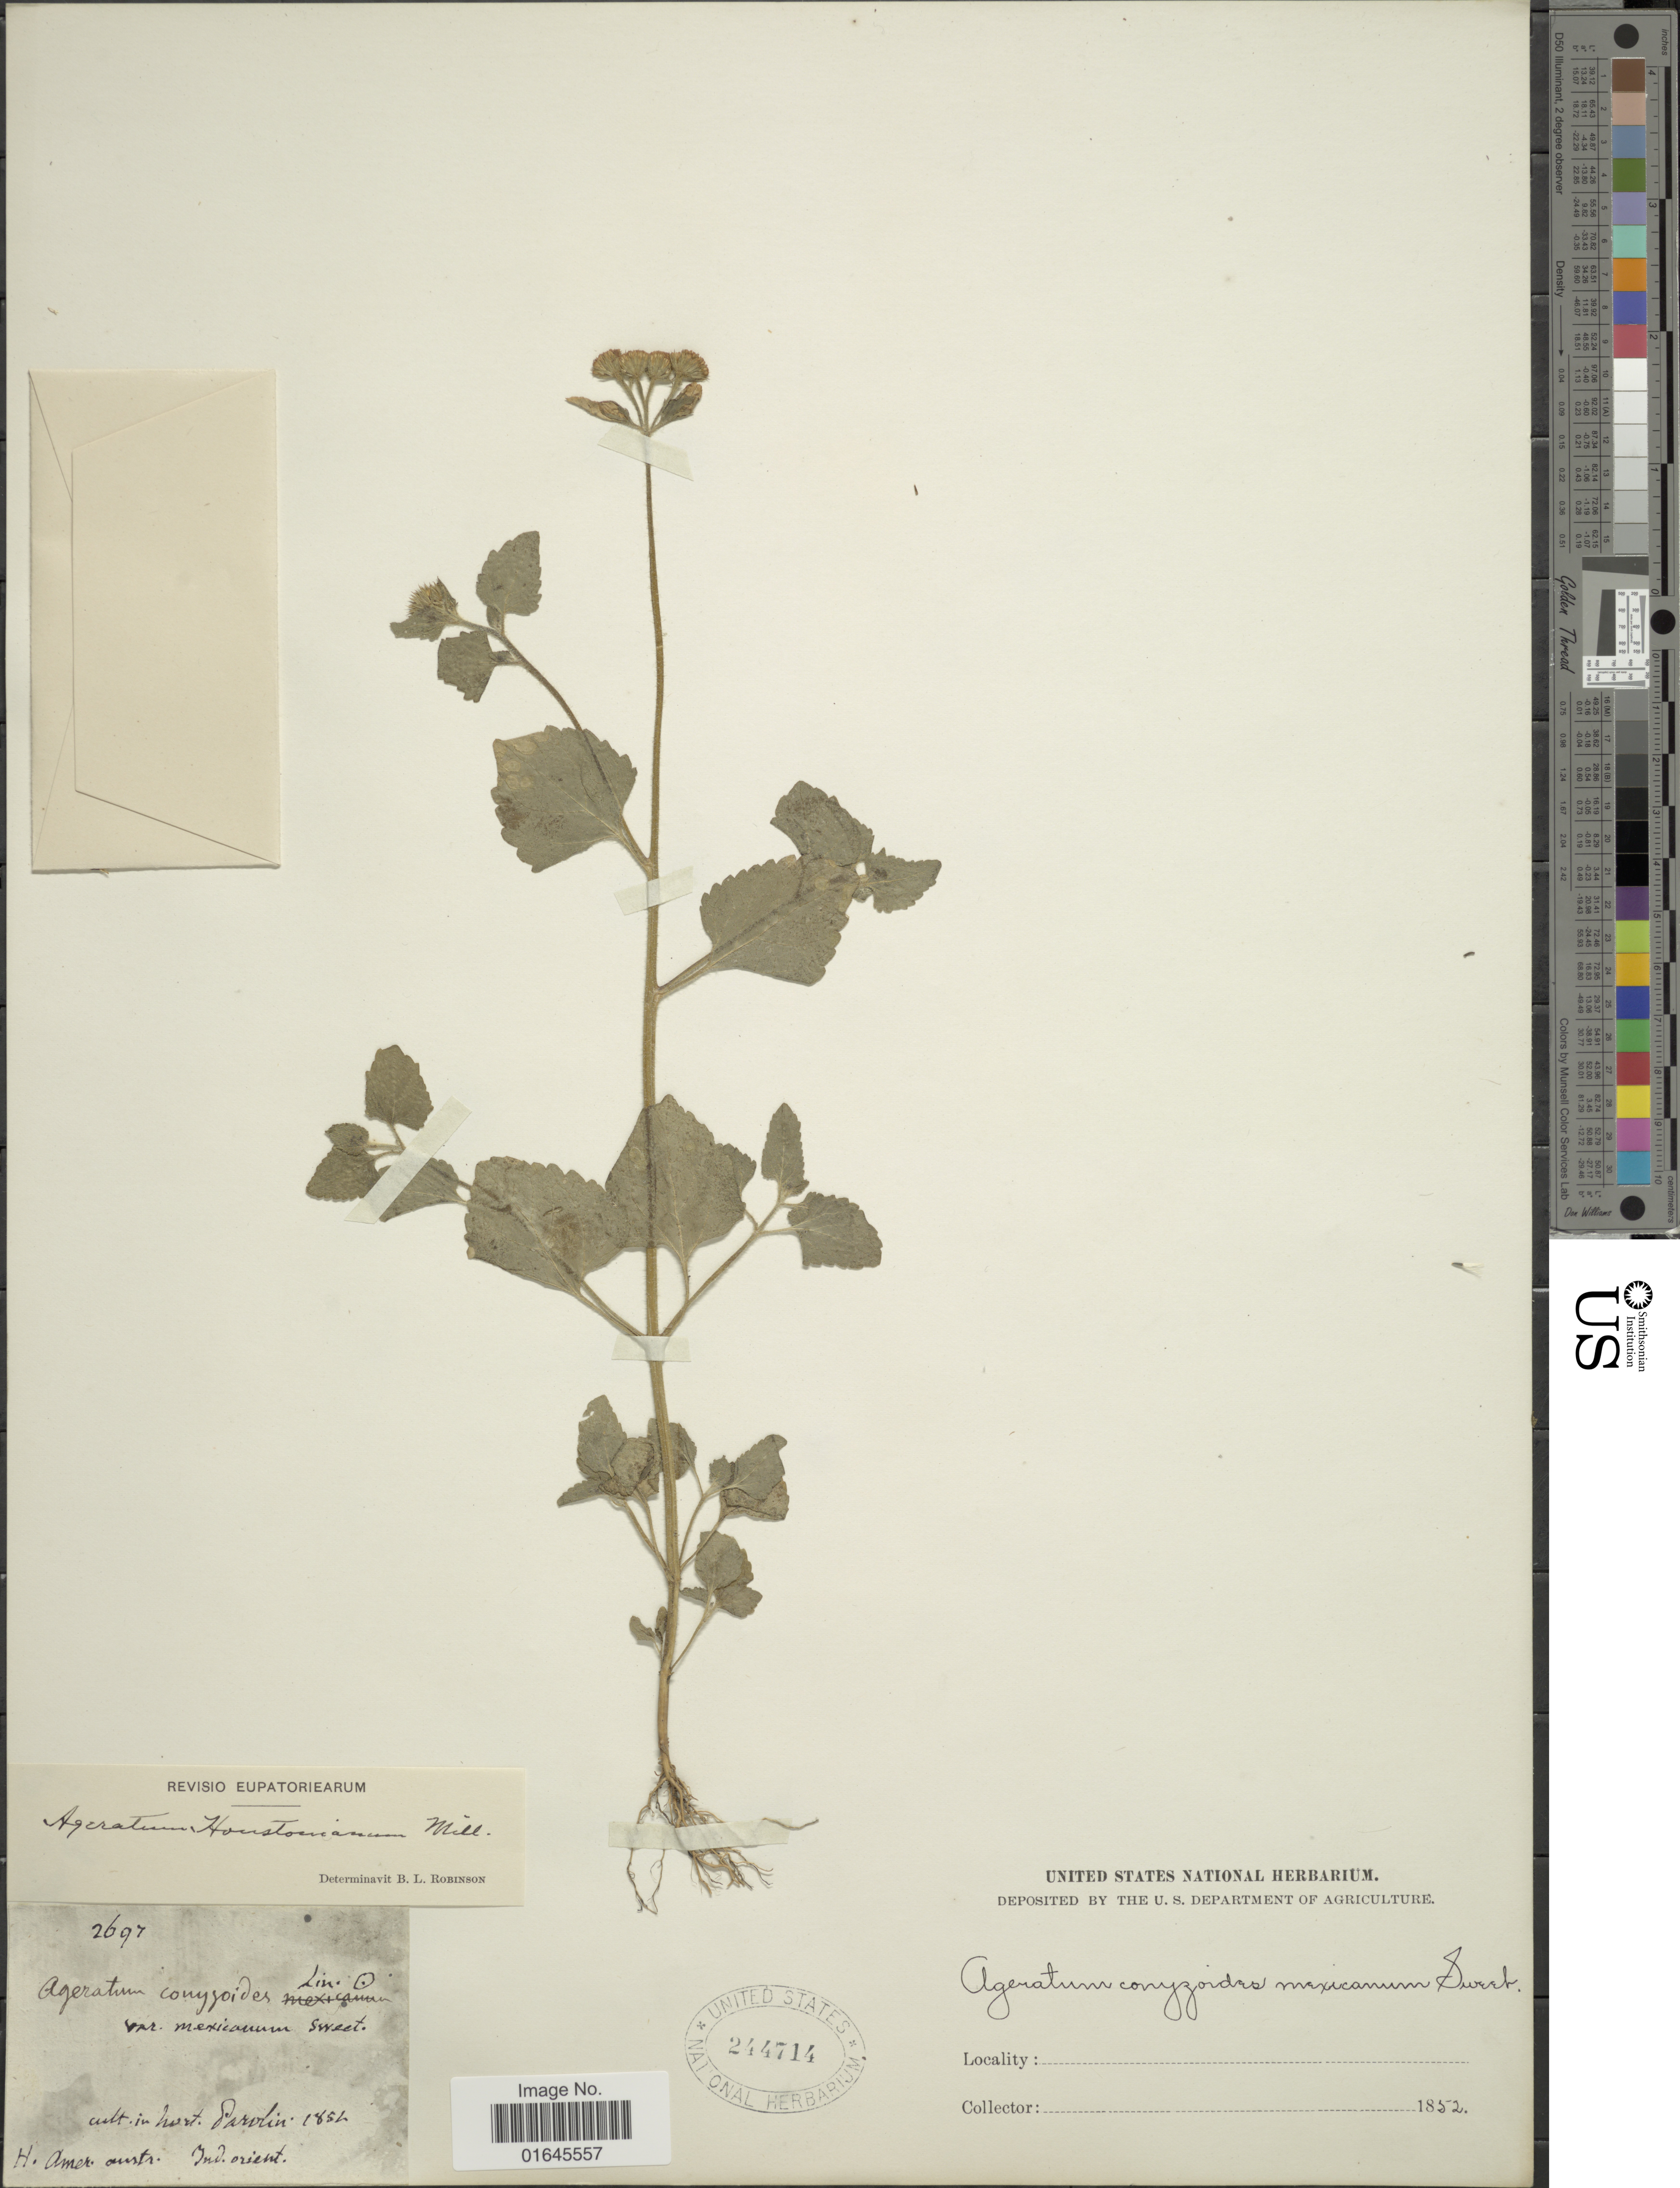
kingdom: Plantae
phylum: Tracheophyta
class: Magnoliopsida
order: Asterales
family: Asteraceae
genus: Ageratum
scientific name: Ageratum houstonianum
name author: Mill.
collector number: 2697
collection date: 1854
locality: Cult. in hort. Parolin, H. Amer. austr. Ind. orient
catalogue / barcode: US 244714